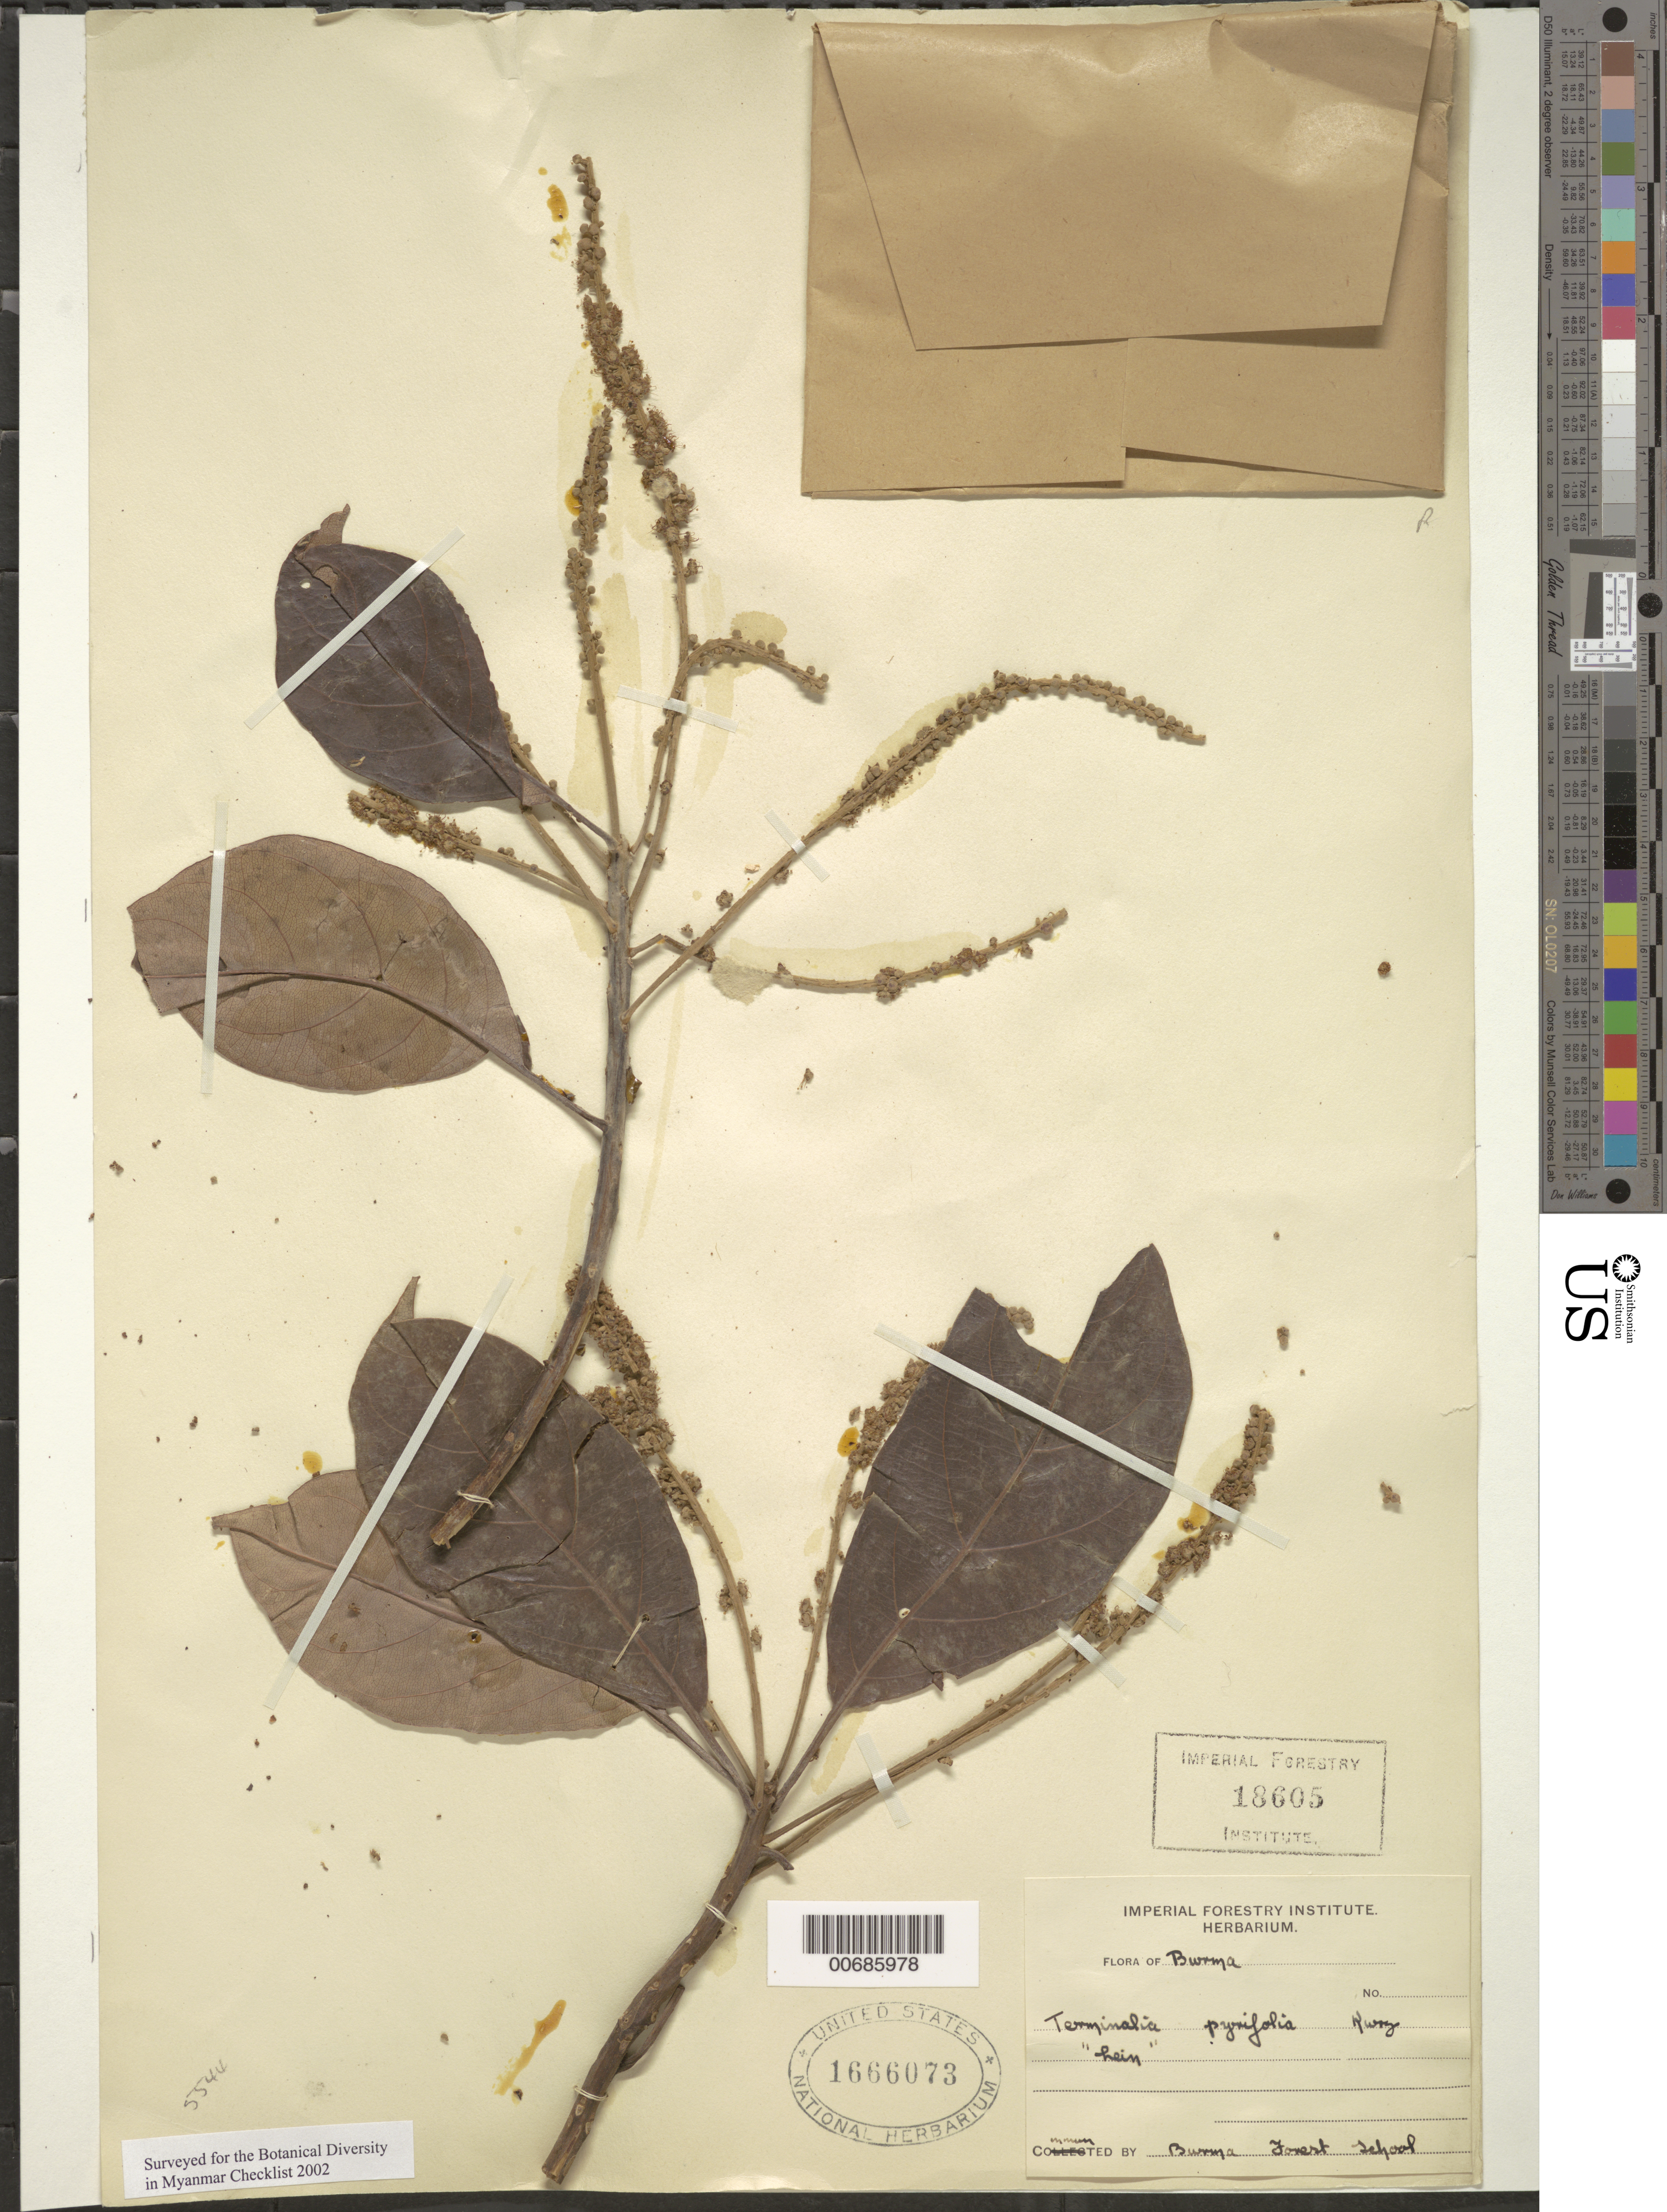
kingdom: Plantae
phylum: Tracheophyta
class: Magnoliopsida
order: Myrtales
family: Combretaceae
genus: Terminalia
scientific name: Terminalia pyrifolia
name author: Kurz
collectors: Burma Forest School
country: Myanmar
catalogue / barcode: US 1666073